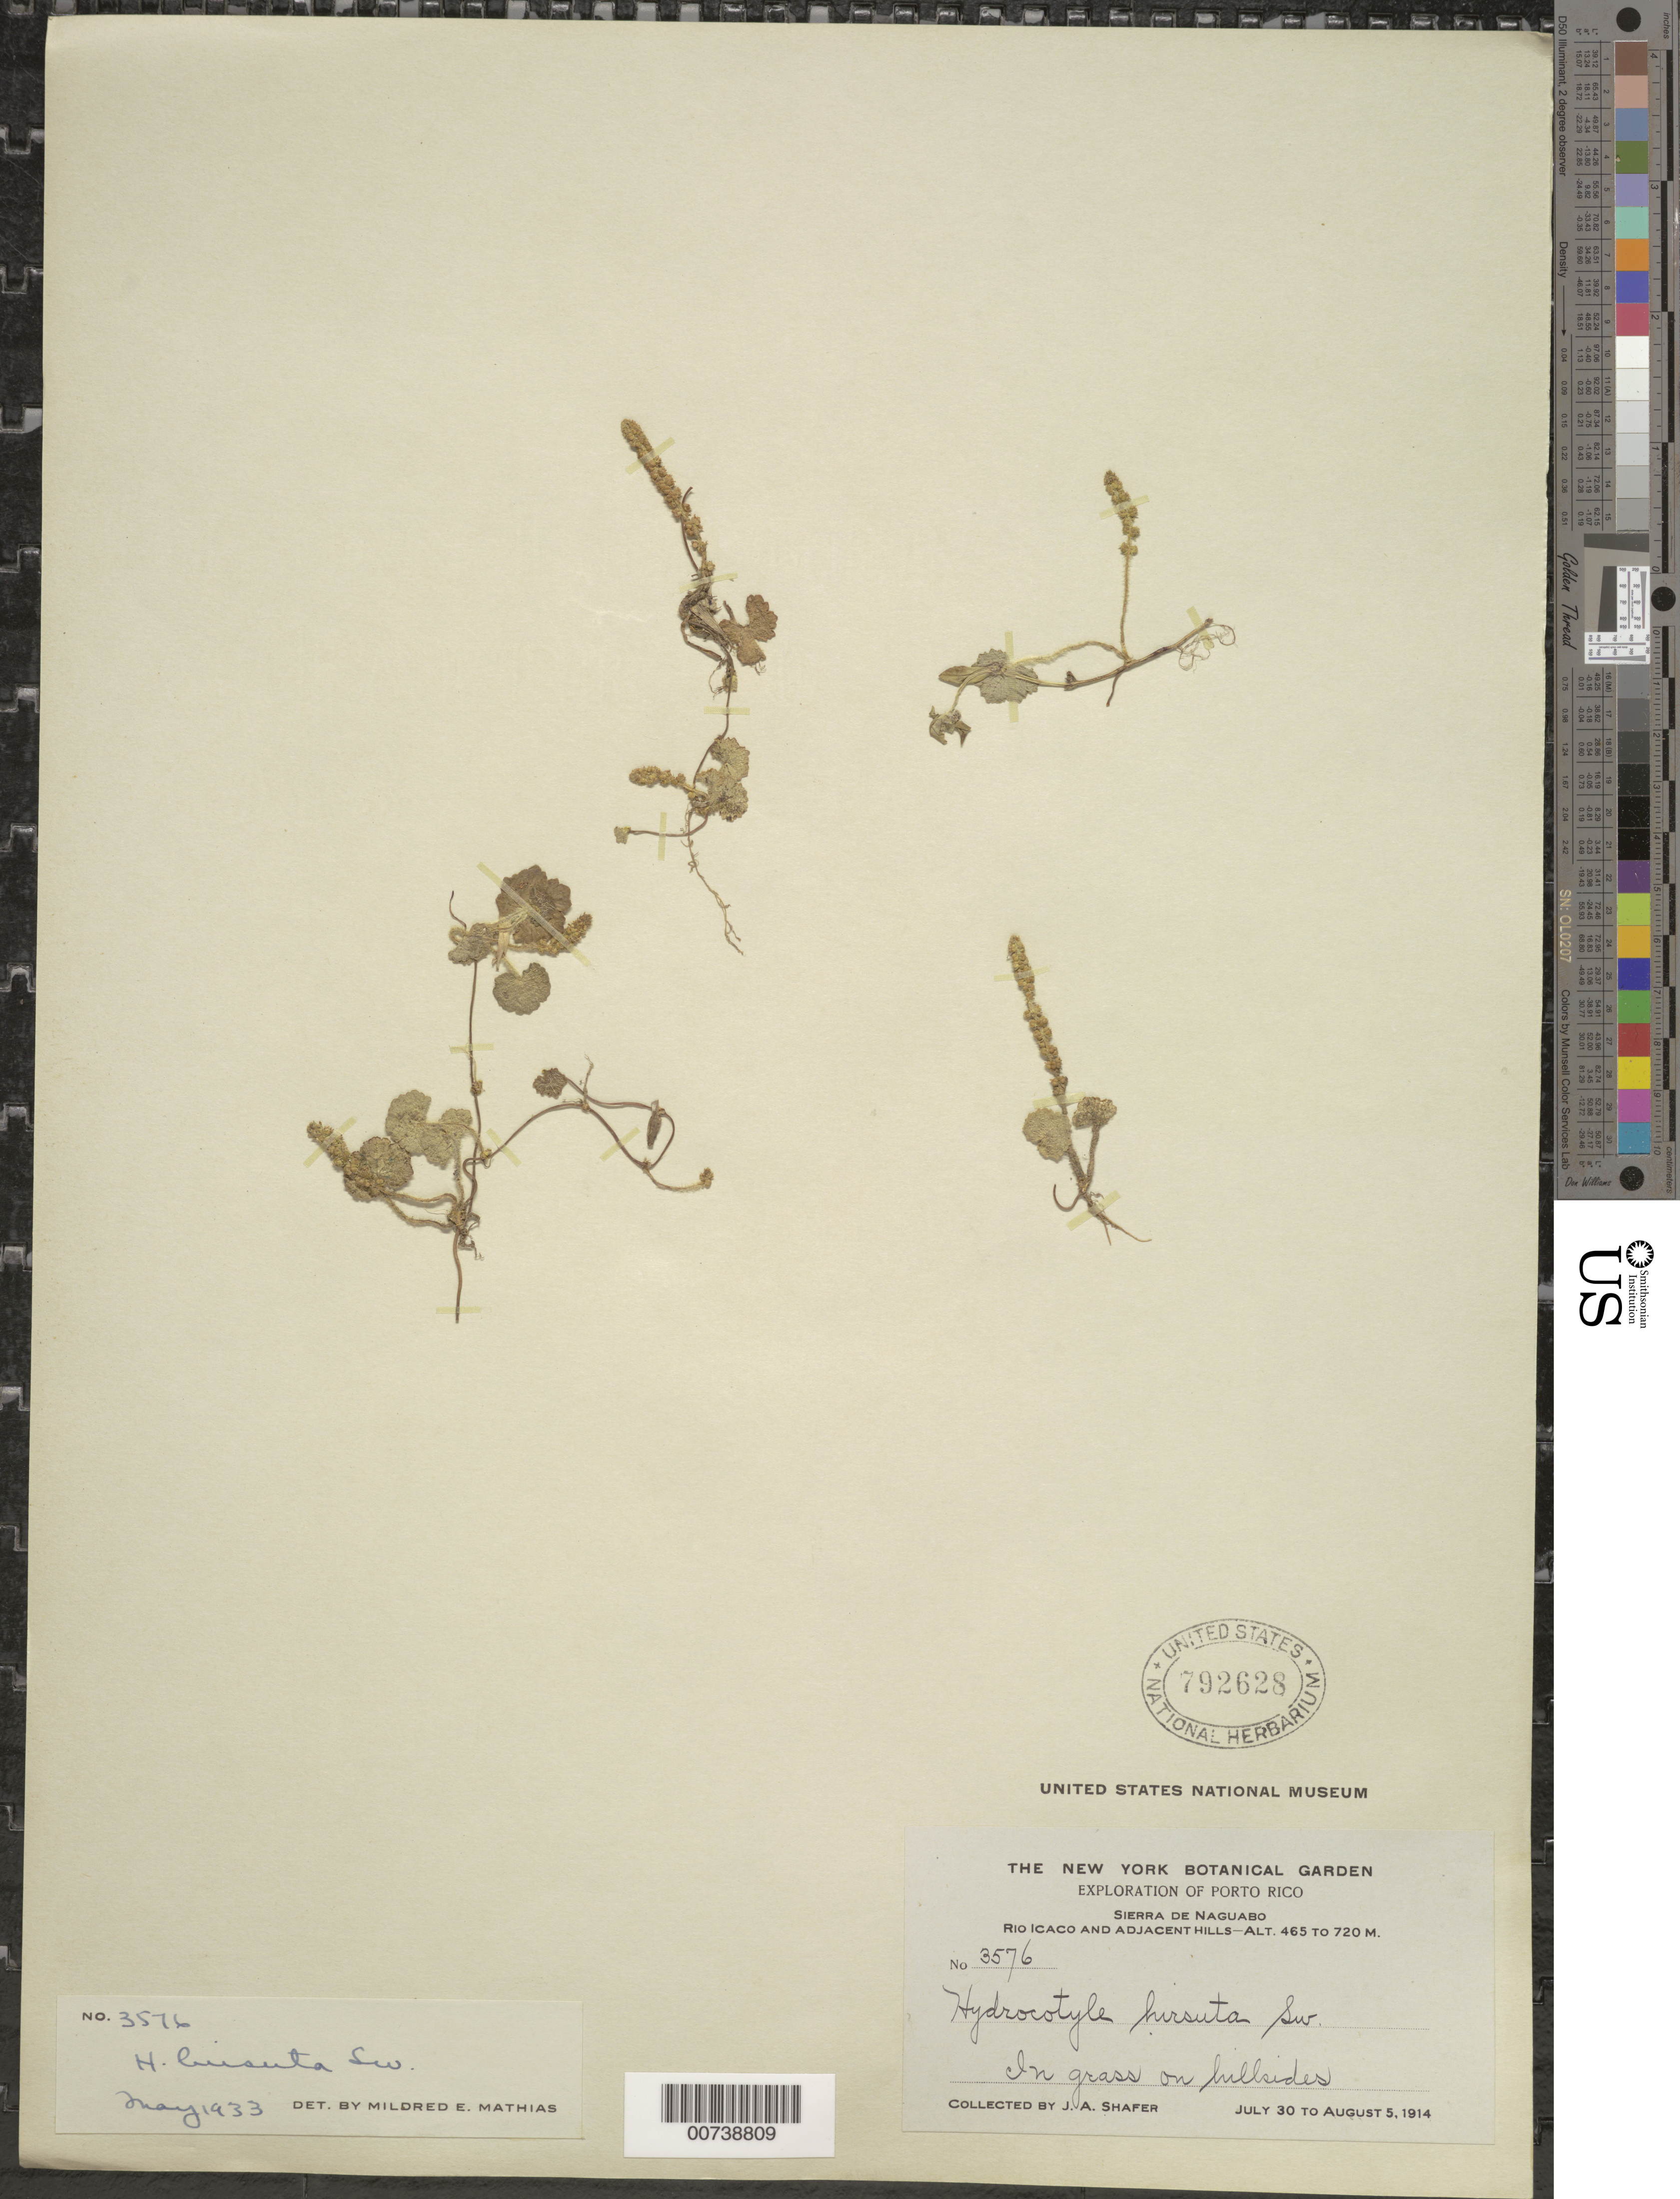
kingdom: Plantae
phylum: Tracheophyta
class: Magnoliopsida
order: Apiales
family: Araliaceae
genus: Hydrocotyle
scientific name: Hydrocotyle hirsuta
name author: Sw.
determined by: Mathias, M. E.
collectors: J. A. Shafer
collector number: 3576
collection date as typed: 30 Jul 1914 to 05 Aug 1914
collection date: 1914-07-30/1914-08-05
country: Puerto Rico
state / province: Naguabo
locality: Sierra de Naguabo, Río Icaco and adjacent hills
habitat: In grass on hillsides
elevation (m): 465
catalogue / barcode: US 792628